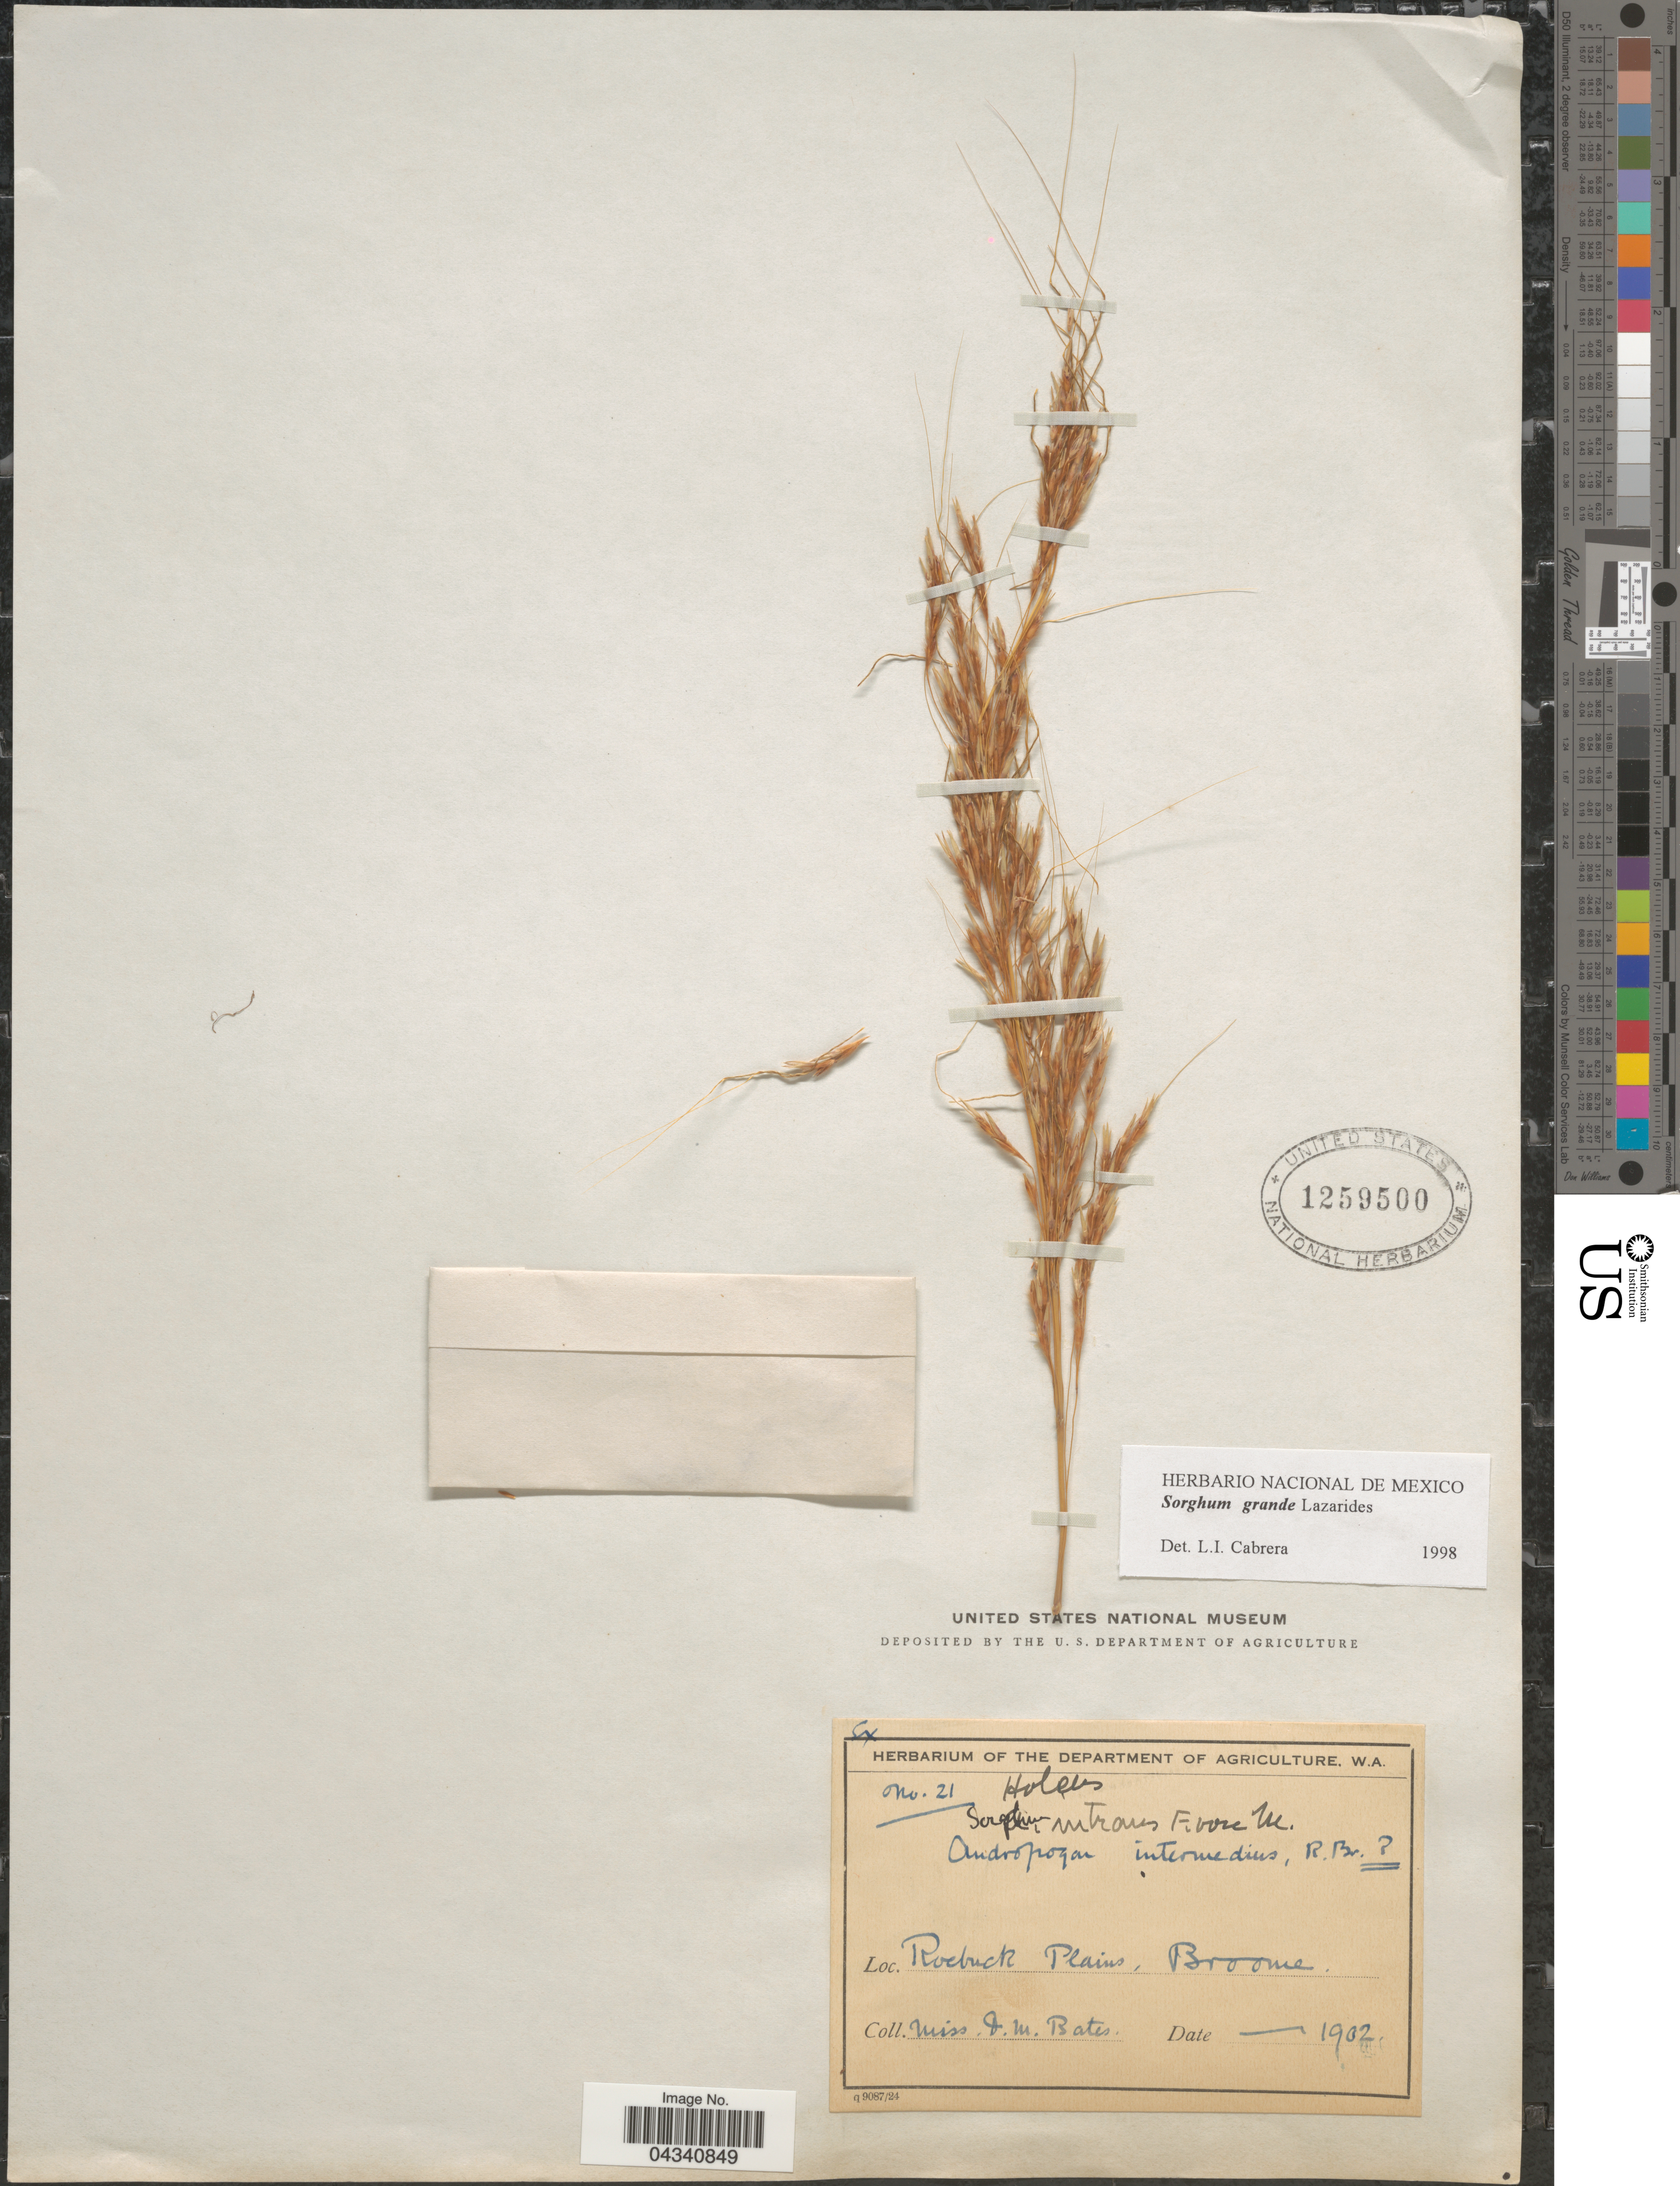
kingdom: Plantae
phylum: Tracheophyta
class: Liliopsida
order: Poales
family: Poaceae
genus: Sorghum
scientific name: Sorghum grande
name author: Lazarides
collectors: D. M. Bates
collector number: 21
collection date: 1902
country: Australia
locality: Roebuck Plains, Broome.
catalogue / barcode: US 1259500